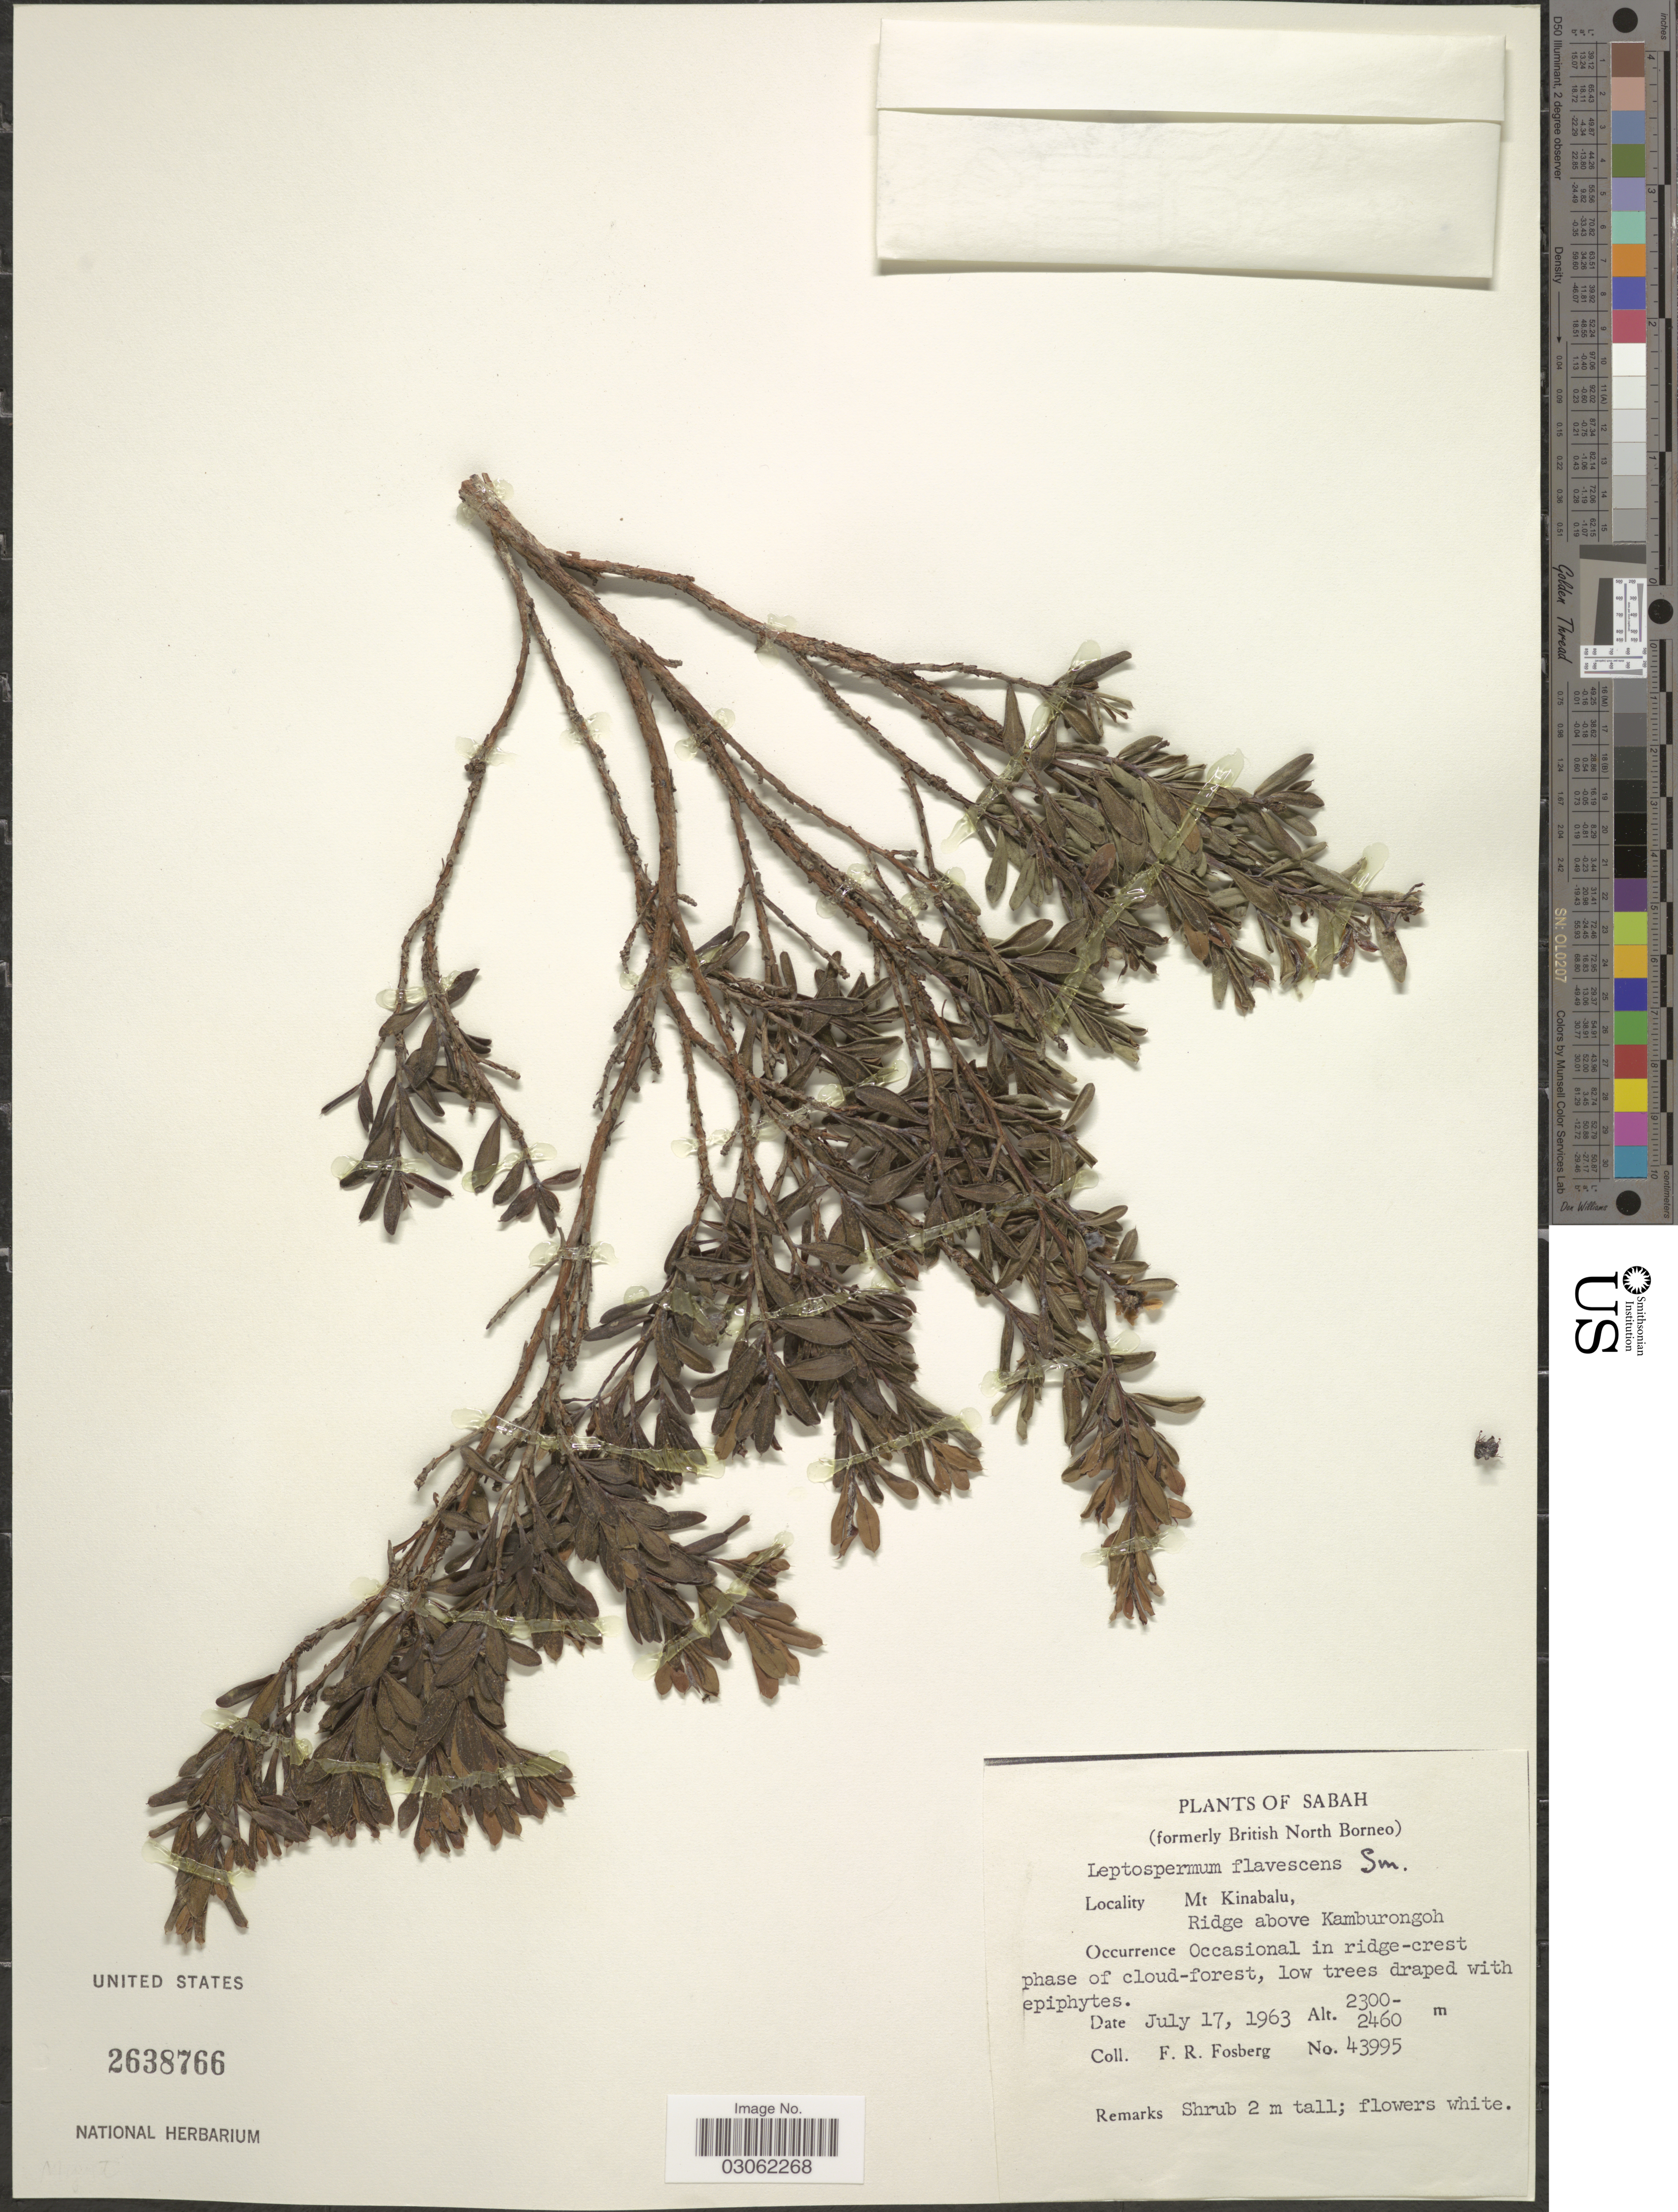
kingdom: Plantae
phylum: Tracheophyta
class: Magnoliopsida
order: Myrtales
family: Myrtaceae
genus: Leptospermum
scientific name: Leptospermum javanicum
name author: Blume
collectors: F. R. Fosberg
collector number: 43995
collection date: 1963-07-17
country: Malaysia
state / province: Sabah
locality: Sabah (formerly British North Borneo). Mt. Kinabalu. Ridge above Kamburongoh.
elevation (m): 2300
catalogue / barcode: US 2638766